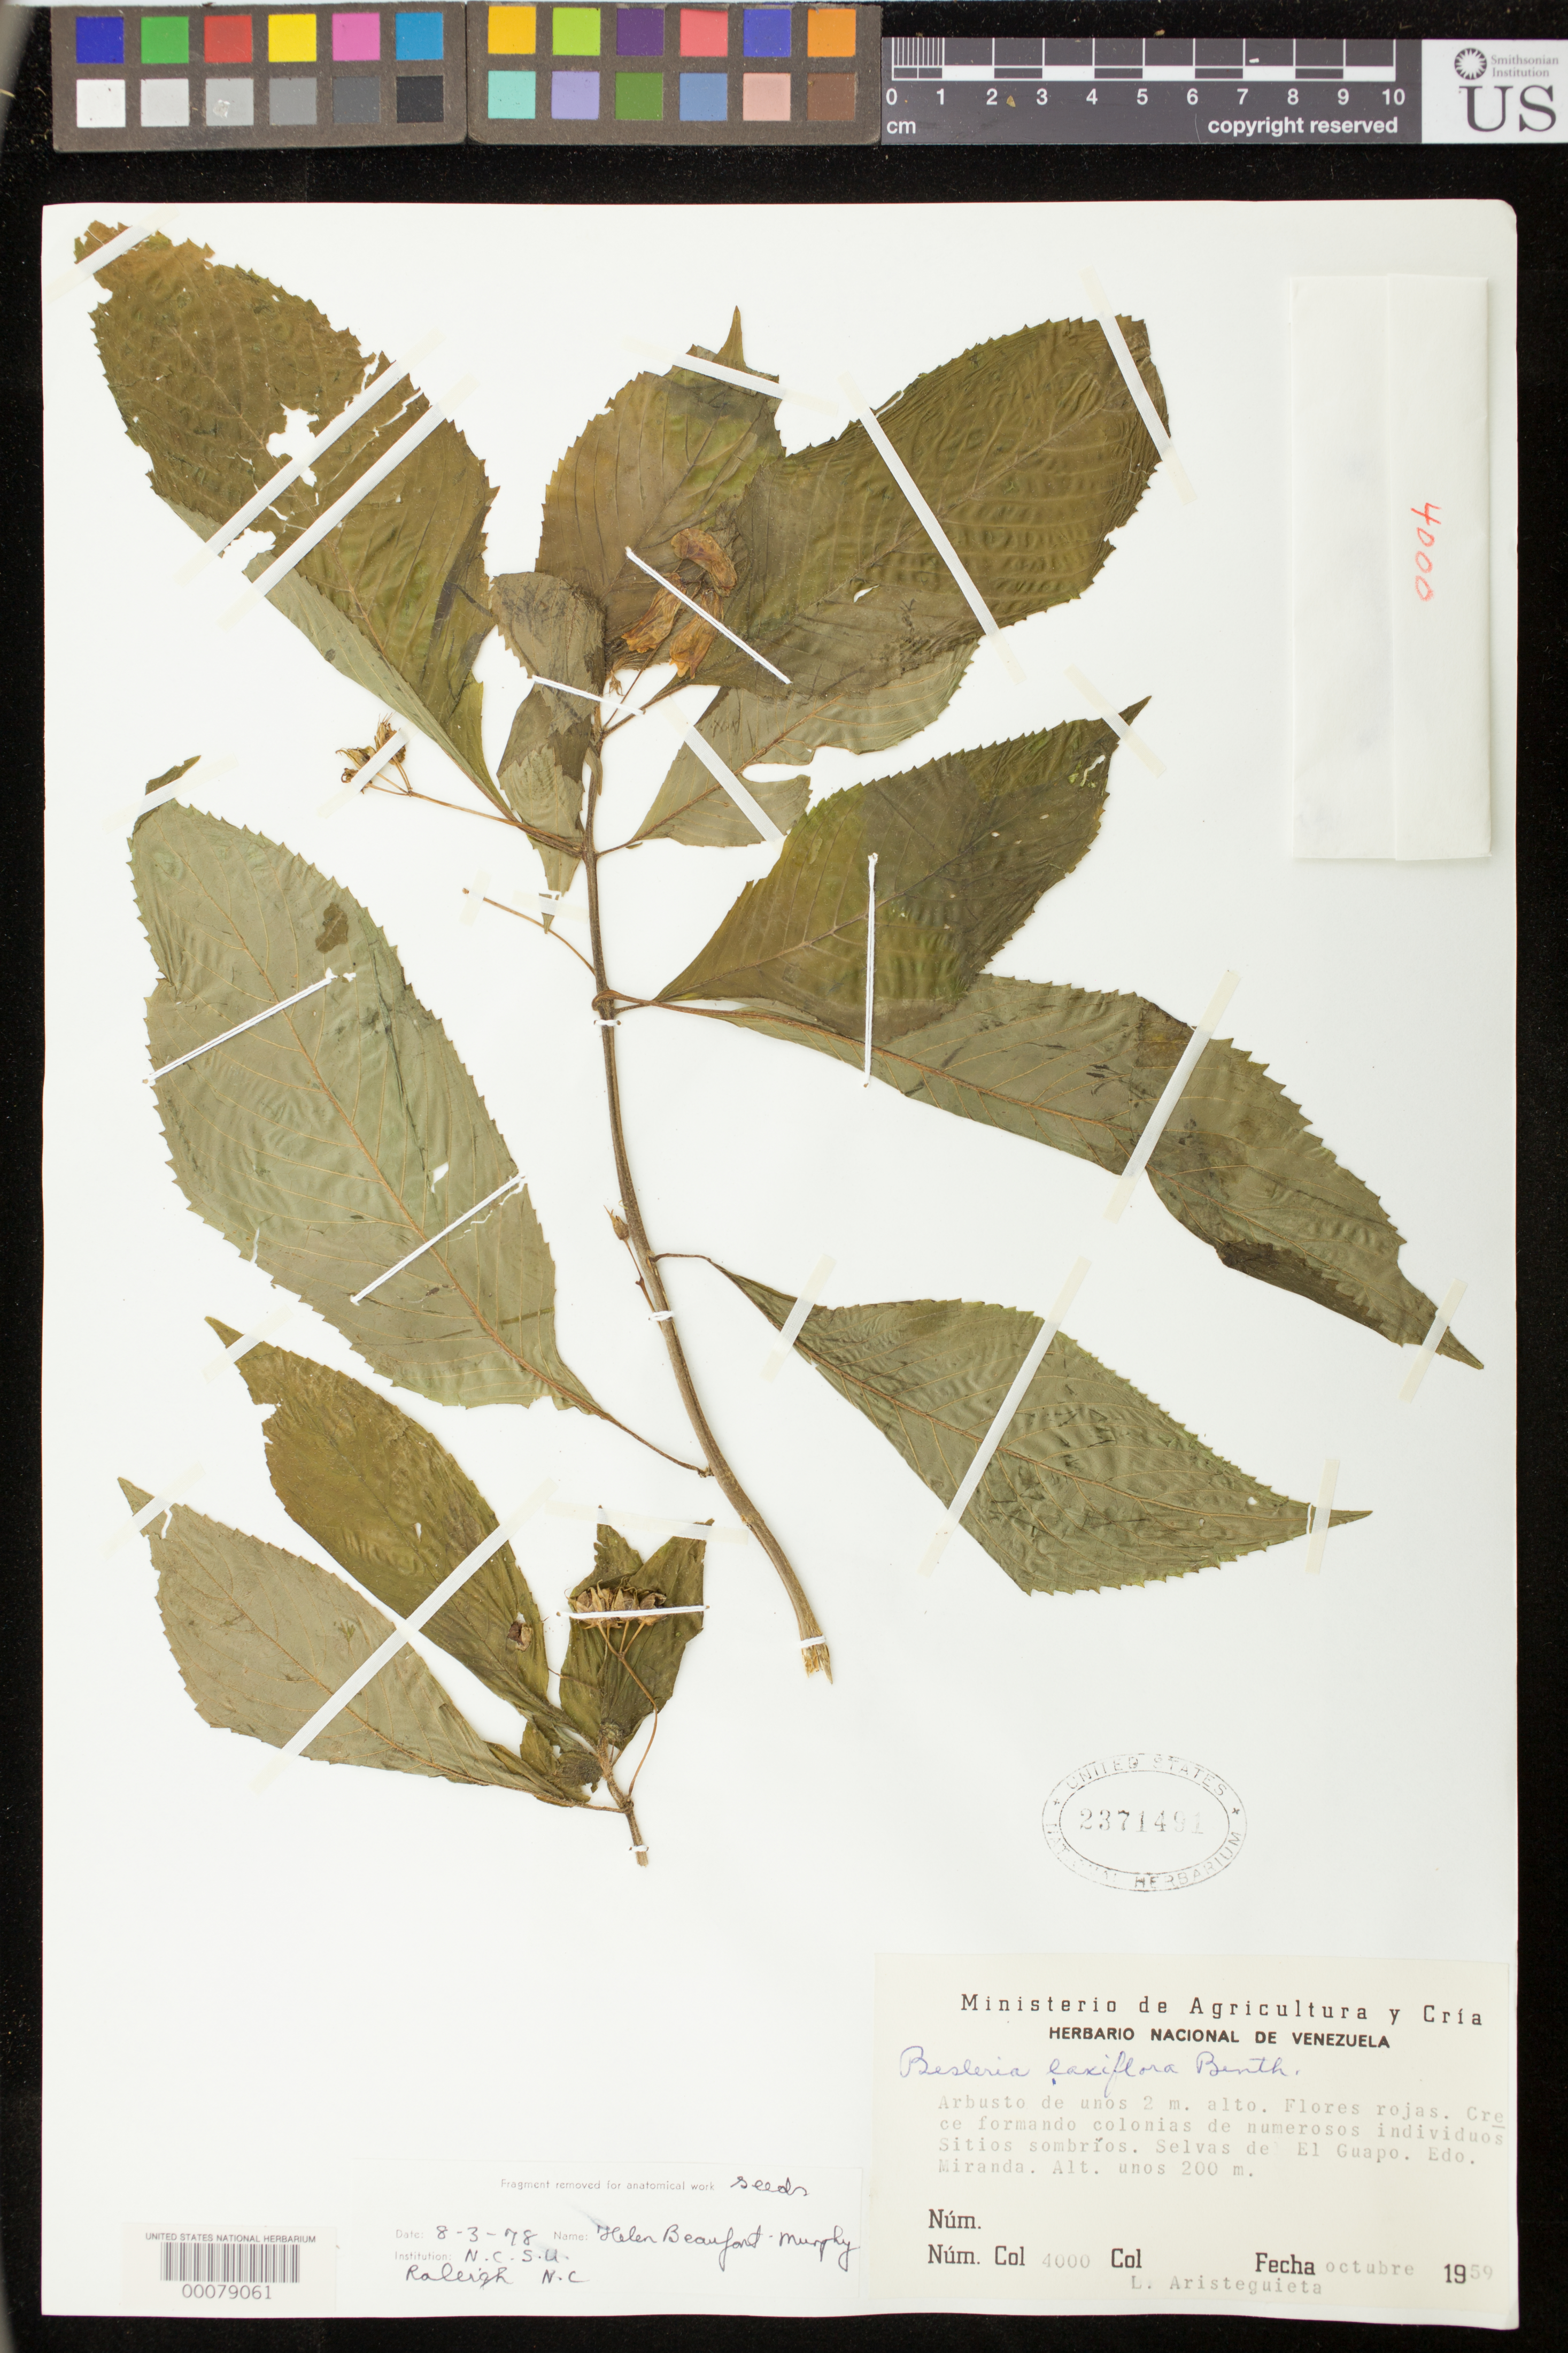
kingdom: Plantae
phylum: Tracheophyta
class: Magnoliopsida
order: Lamiales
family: Gesneriaceae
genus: Besleria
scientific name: Besleria laxiflora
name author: Benth.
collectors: L. Aristeguieta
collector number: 4000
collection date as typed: Oct 1959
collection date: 1959-10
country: Venezuela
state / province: Miranda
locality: El Guapo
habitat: Shady spots in the forest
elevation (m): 200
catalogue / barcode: US 2371491